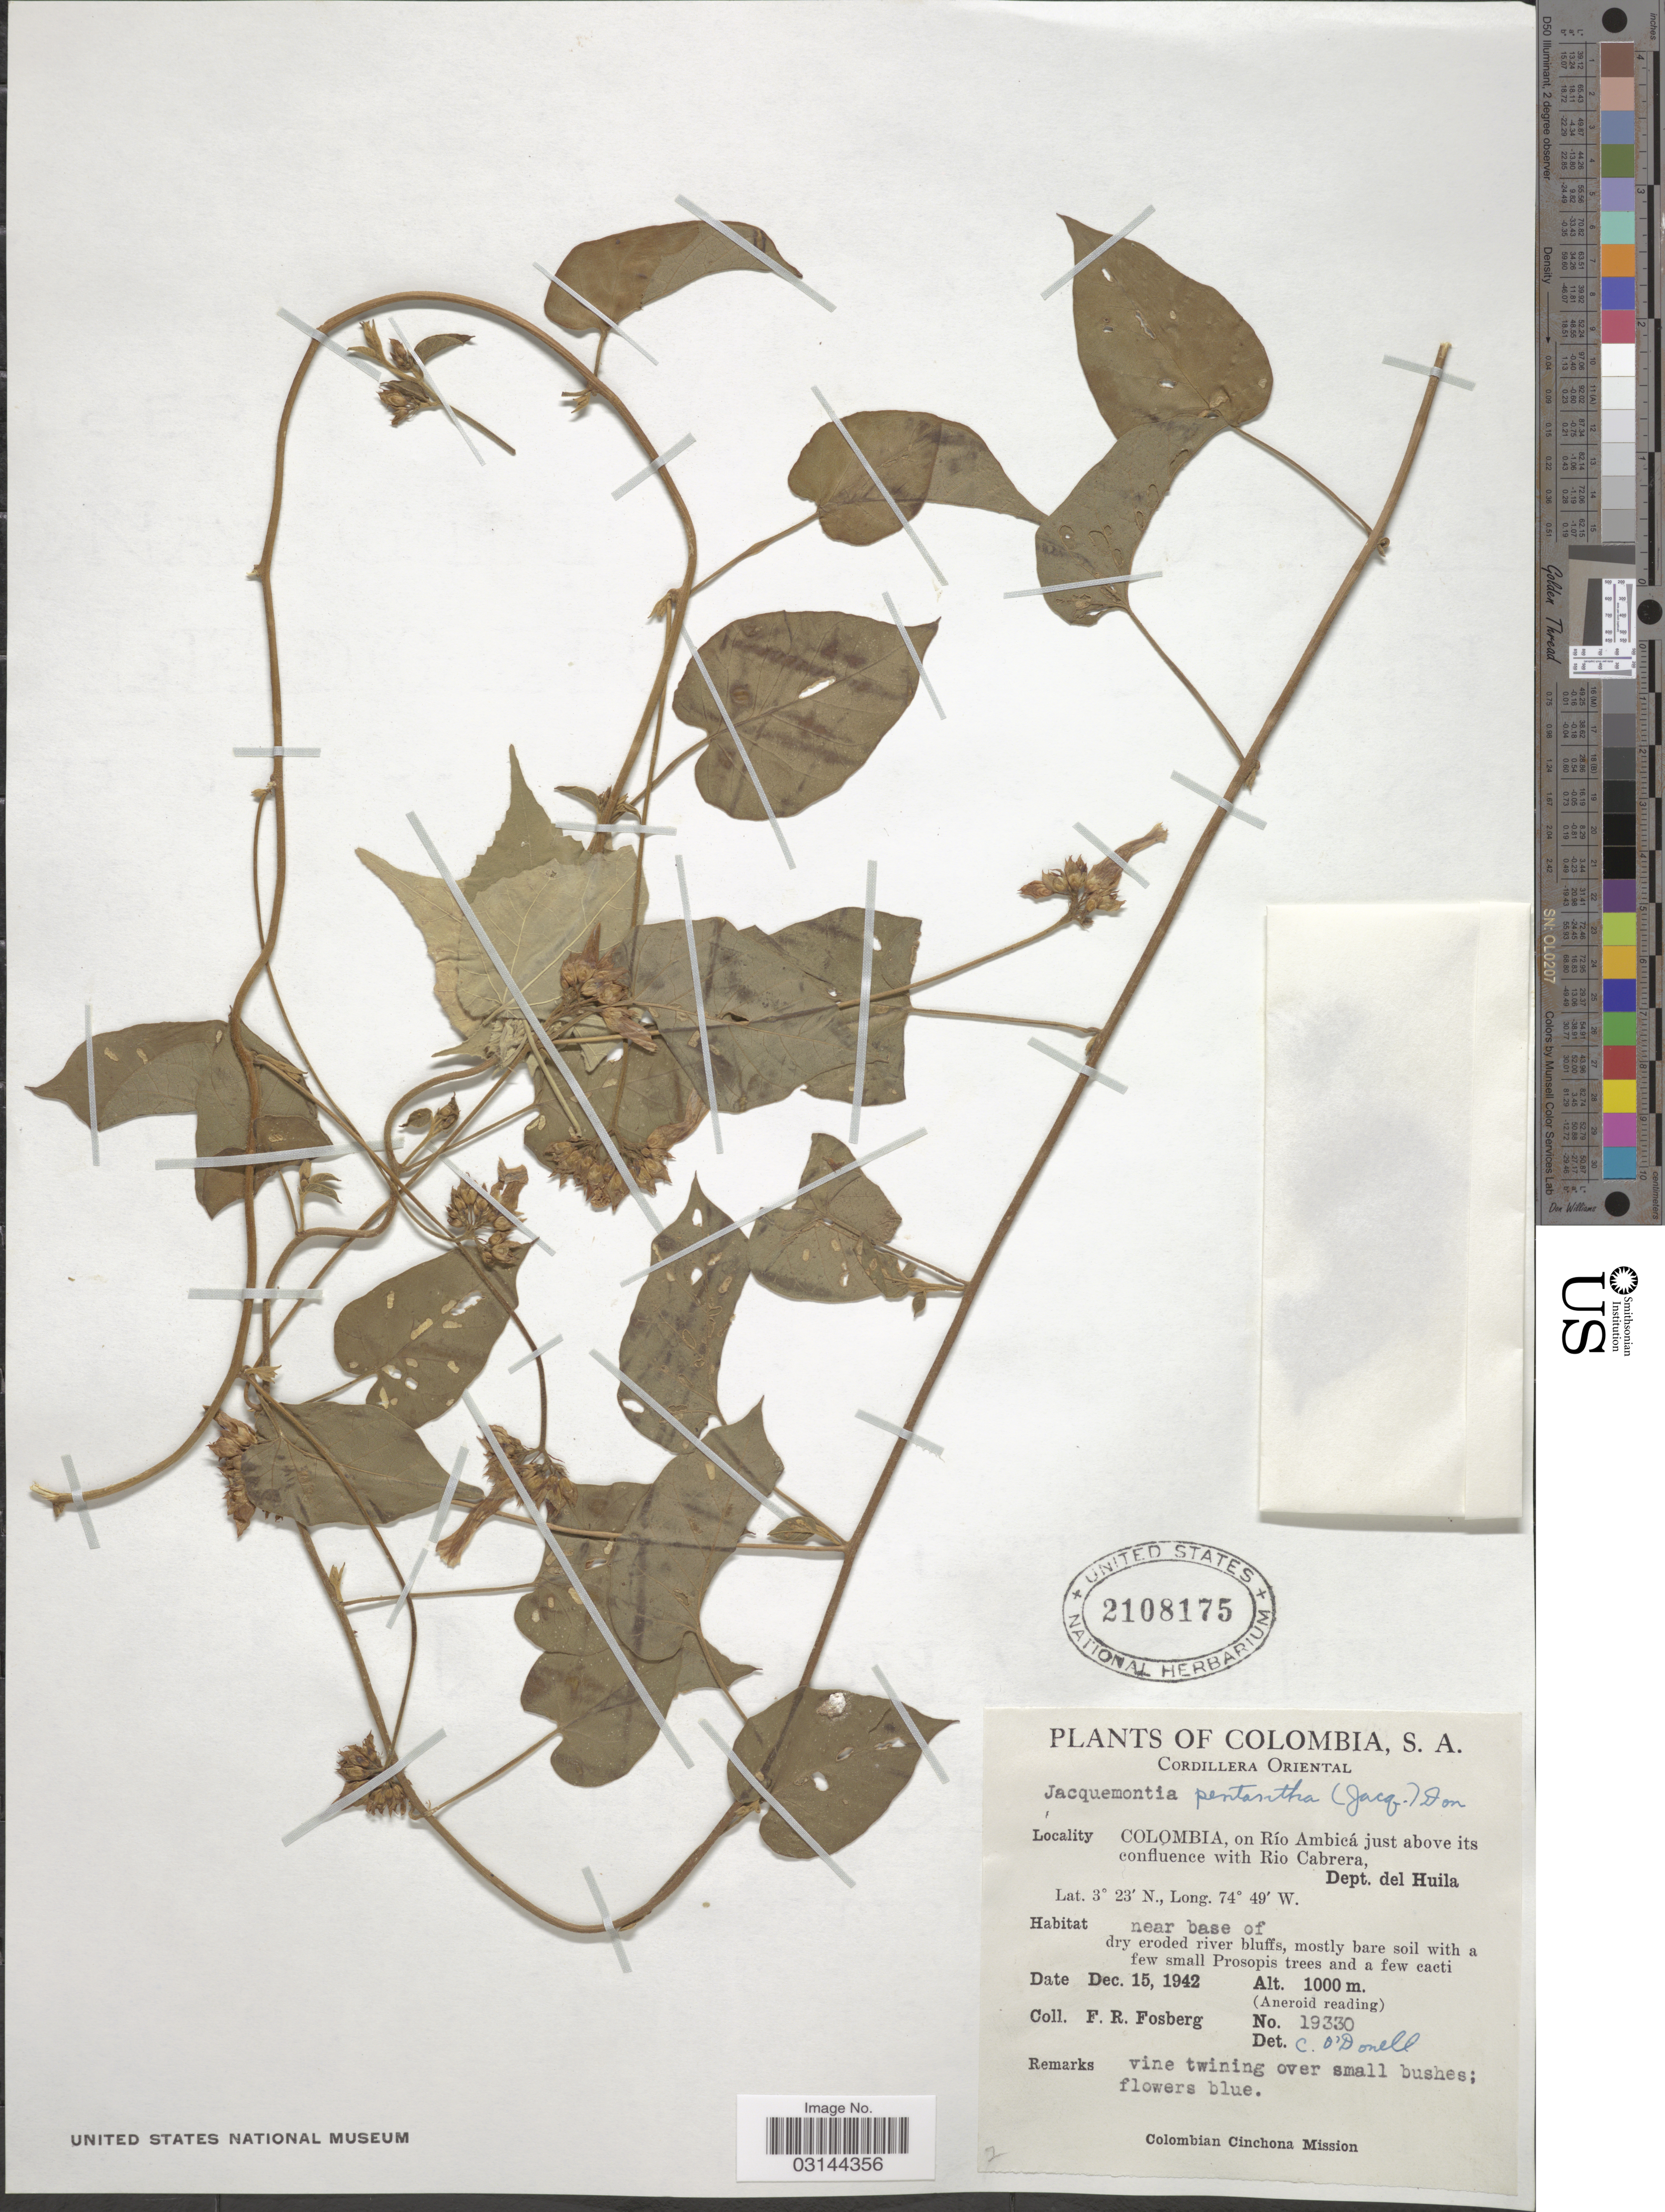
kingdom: Plantae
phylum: Tracheophyta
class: Magnoliopsida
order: Solanales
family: Convolvulaceae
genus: Jacquemontia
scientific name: Jacquemontia pentanthos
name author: (Jacq.) G. Don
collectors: F. R. Fosberg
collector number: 19330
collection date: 1942-12-15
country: Colombia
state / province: Huila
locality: Cordillera Oriental. On Río Ambicá just above its confluence with Rio Cabrera, Dept. del Huila.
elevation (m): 1000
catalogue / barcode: US 2108175